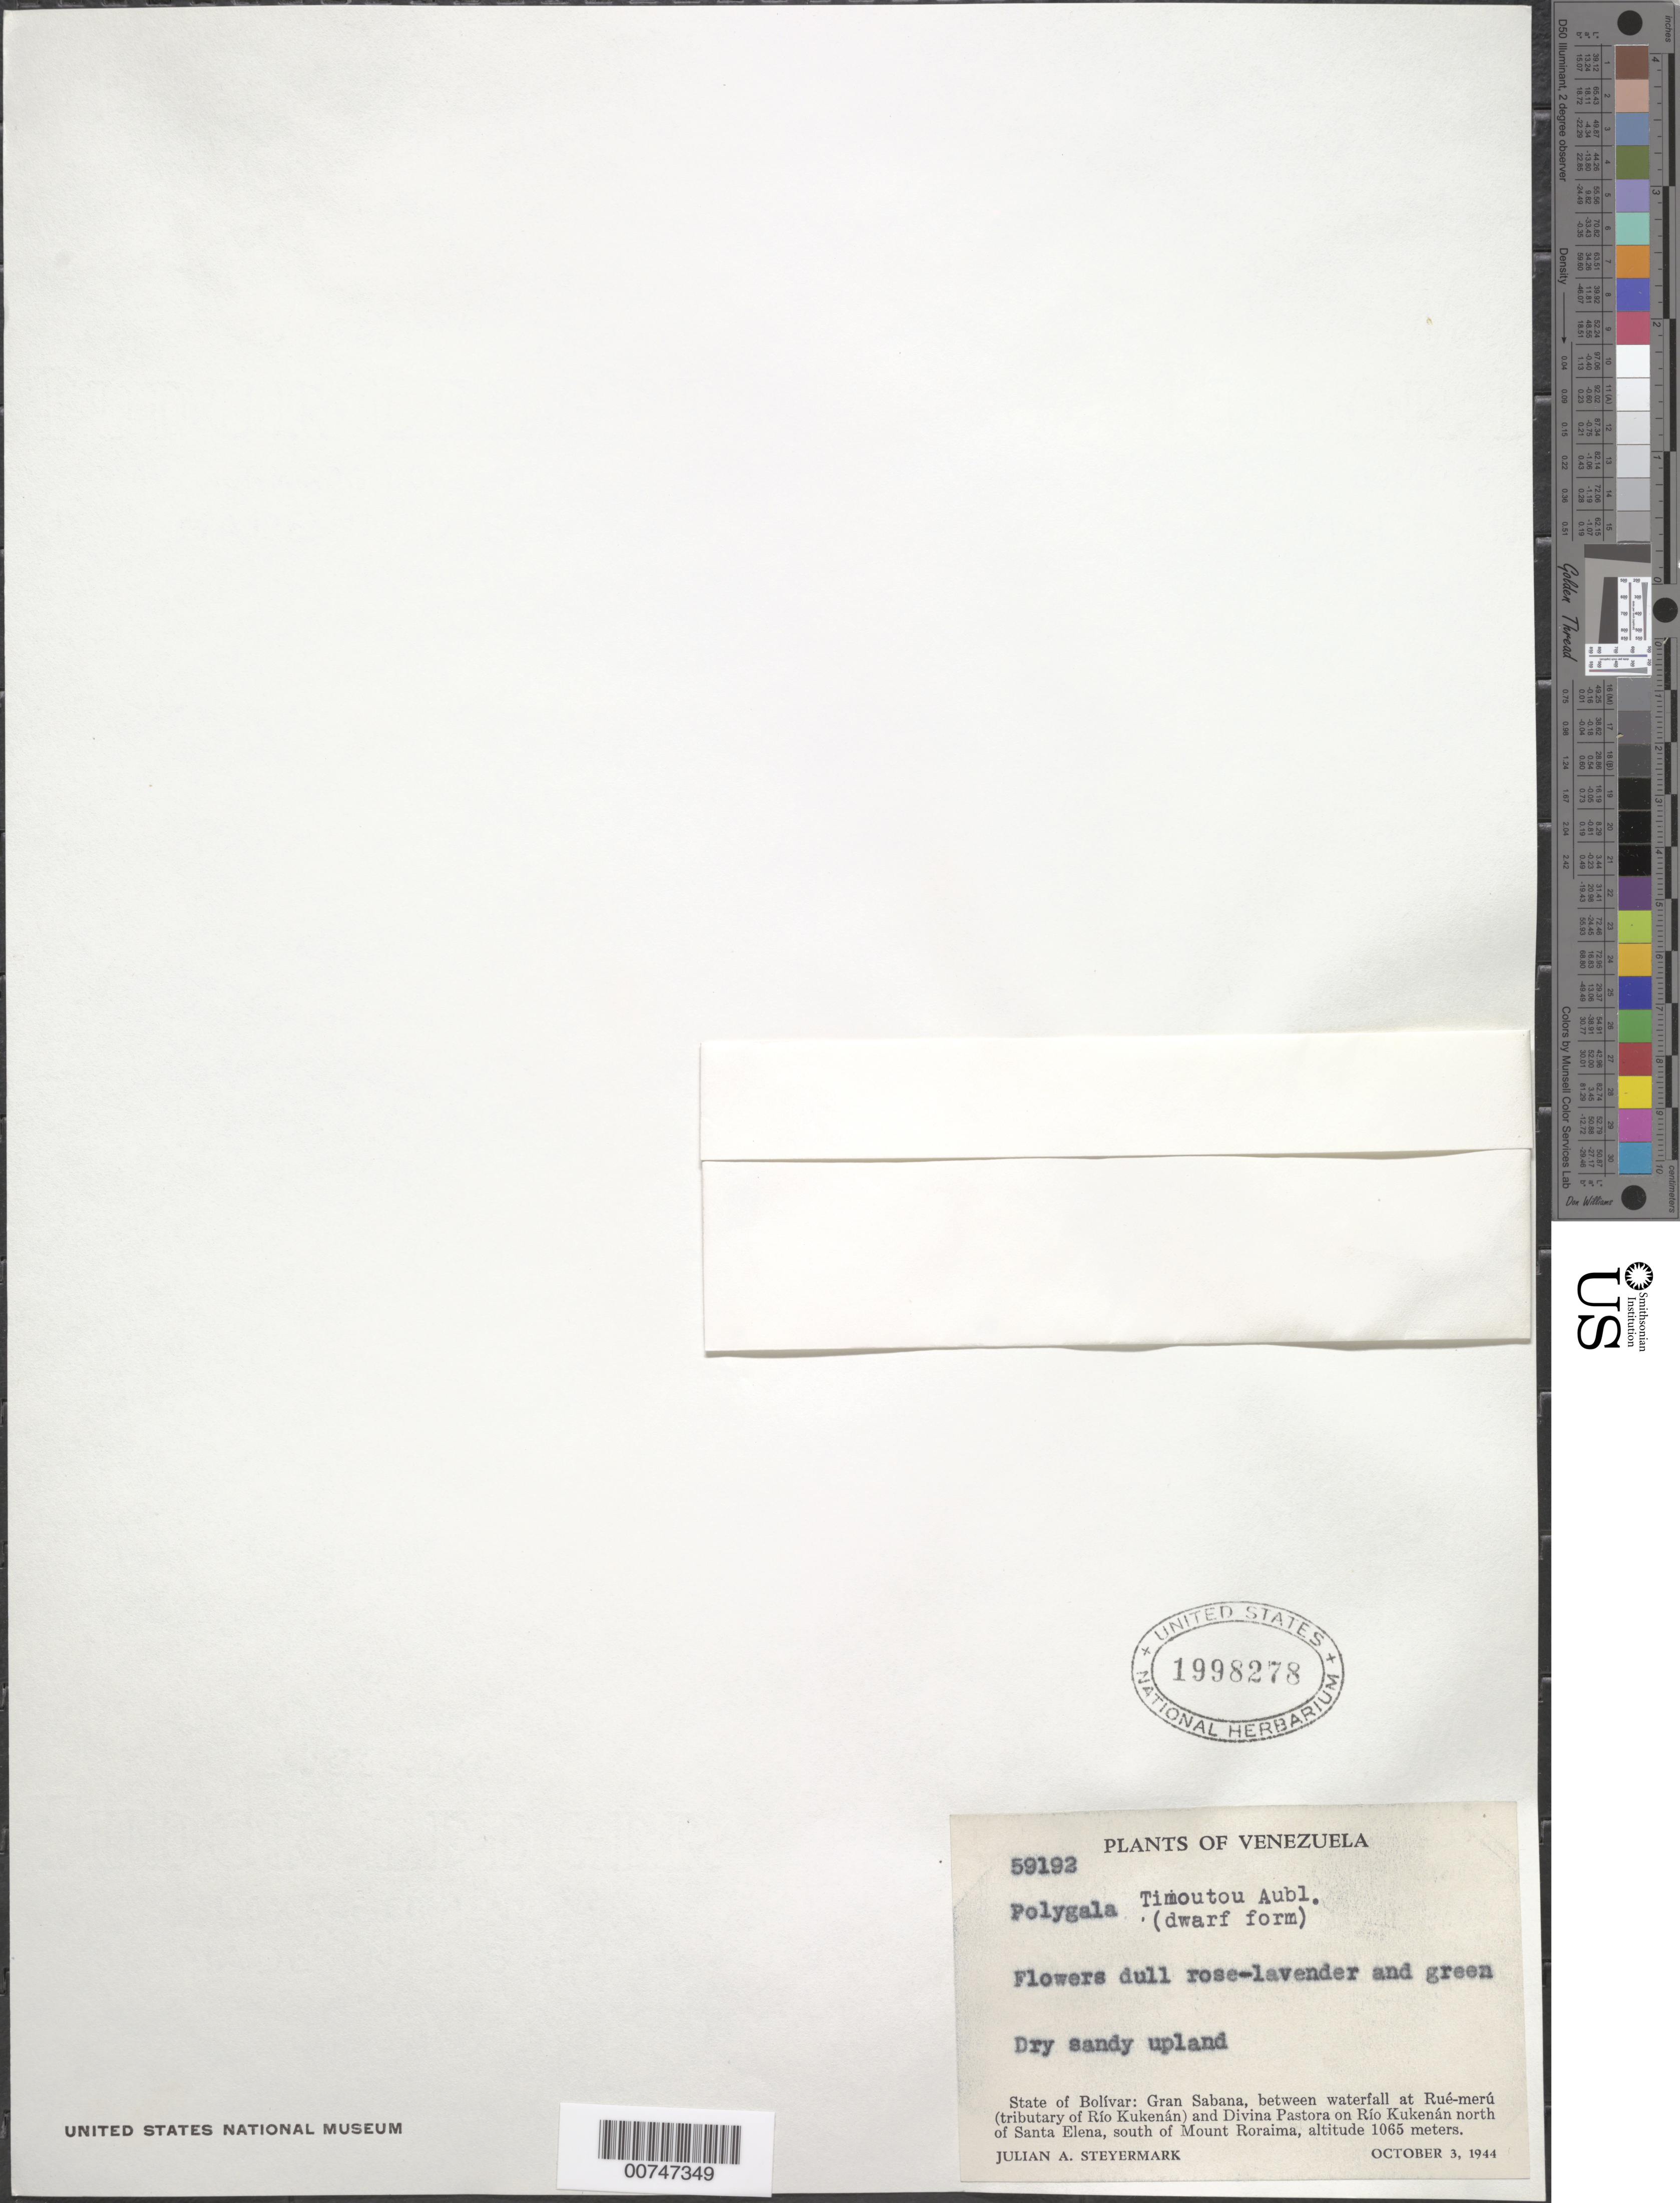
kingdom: Plantae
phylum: Tracheophyta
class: Magnoliopsida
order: Fabales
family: Polygalaceae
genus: Polygala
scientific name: Polygala timoutou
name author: Aubl.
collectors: J. Steyermark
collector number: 59192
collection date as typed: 3-Oct-44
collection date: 1944-10-03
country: Venezuela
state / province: Bolívar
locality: Gran Sabana, between waterfall at Rué-merú (trib of Río Kukenán) and Divina Pastora on Río Kukenán, north of Santa Elena, south of Mount Roraima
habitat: Dry sandy upland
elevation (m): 1065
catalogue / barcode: US 1998278